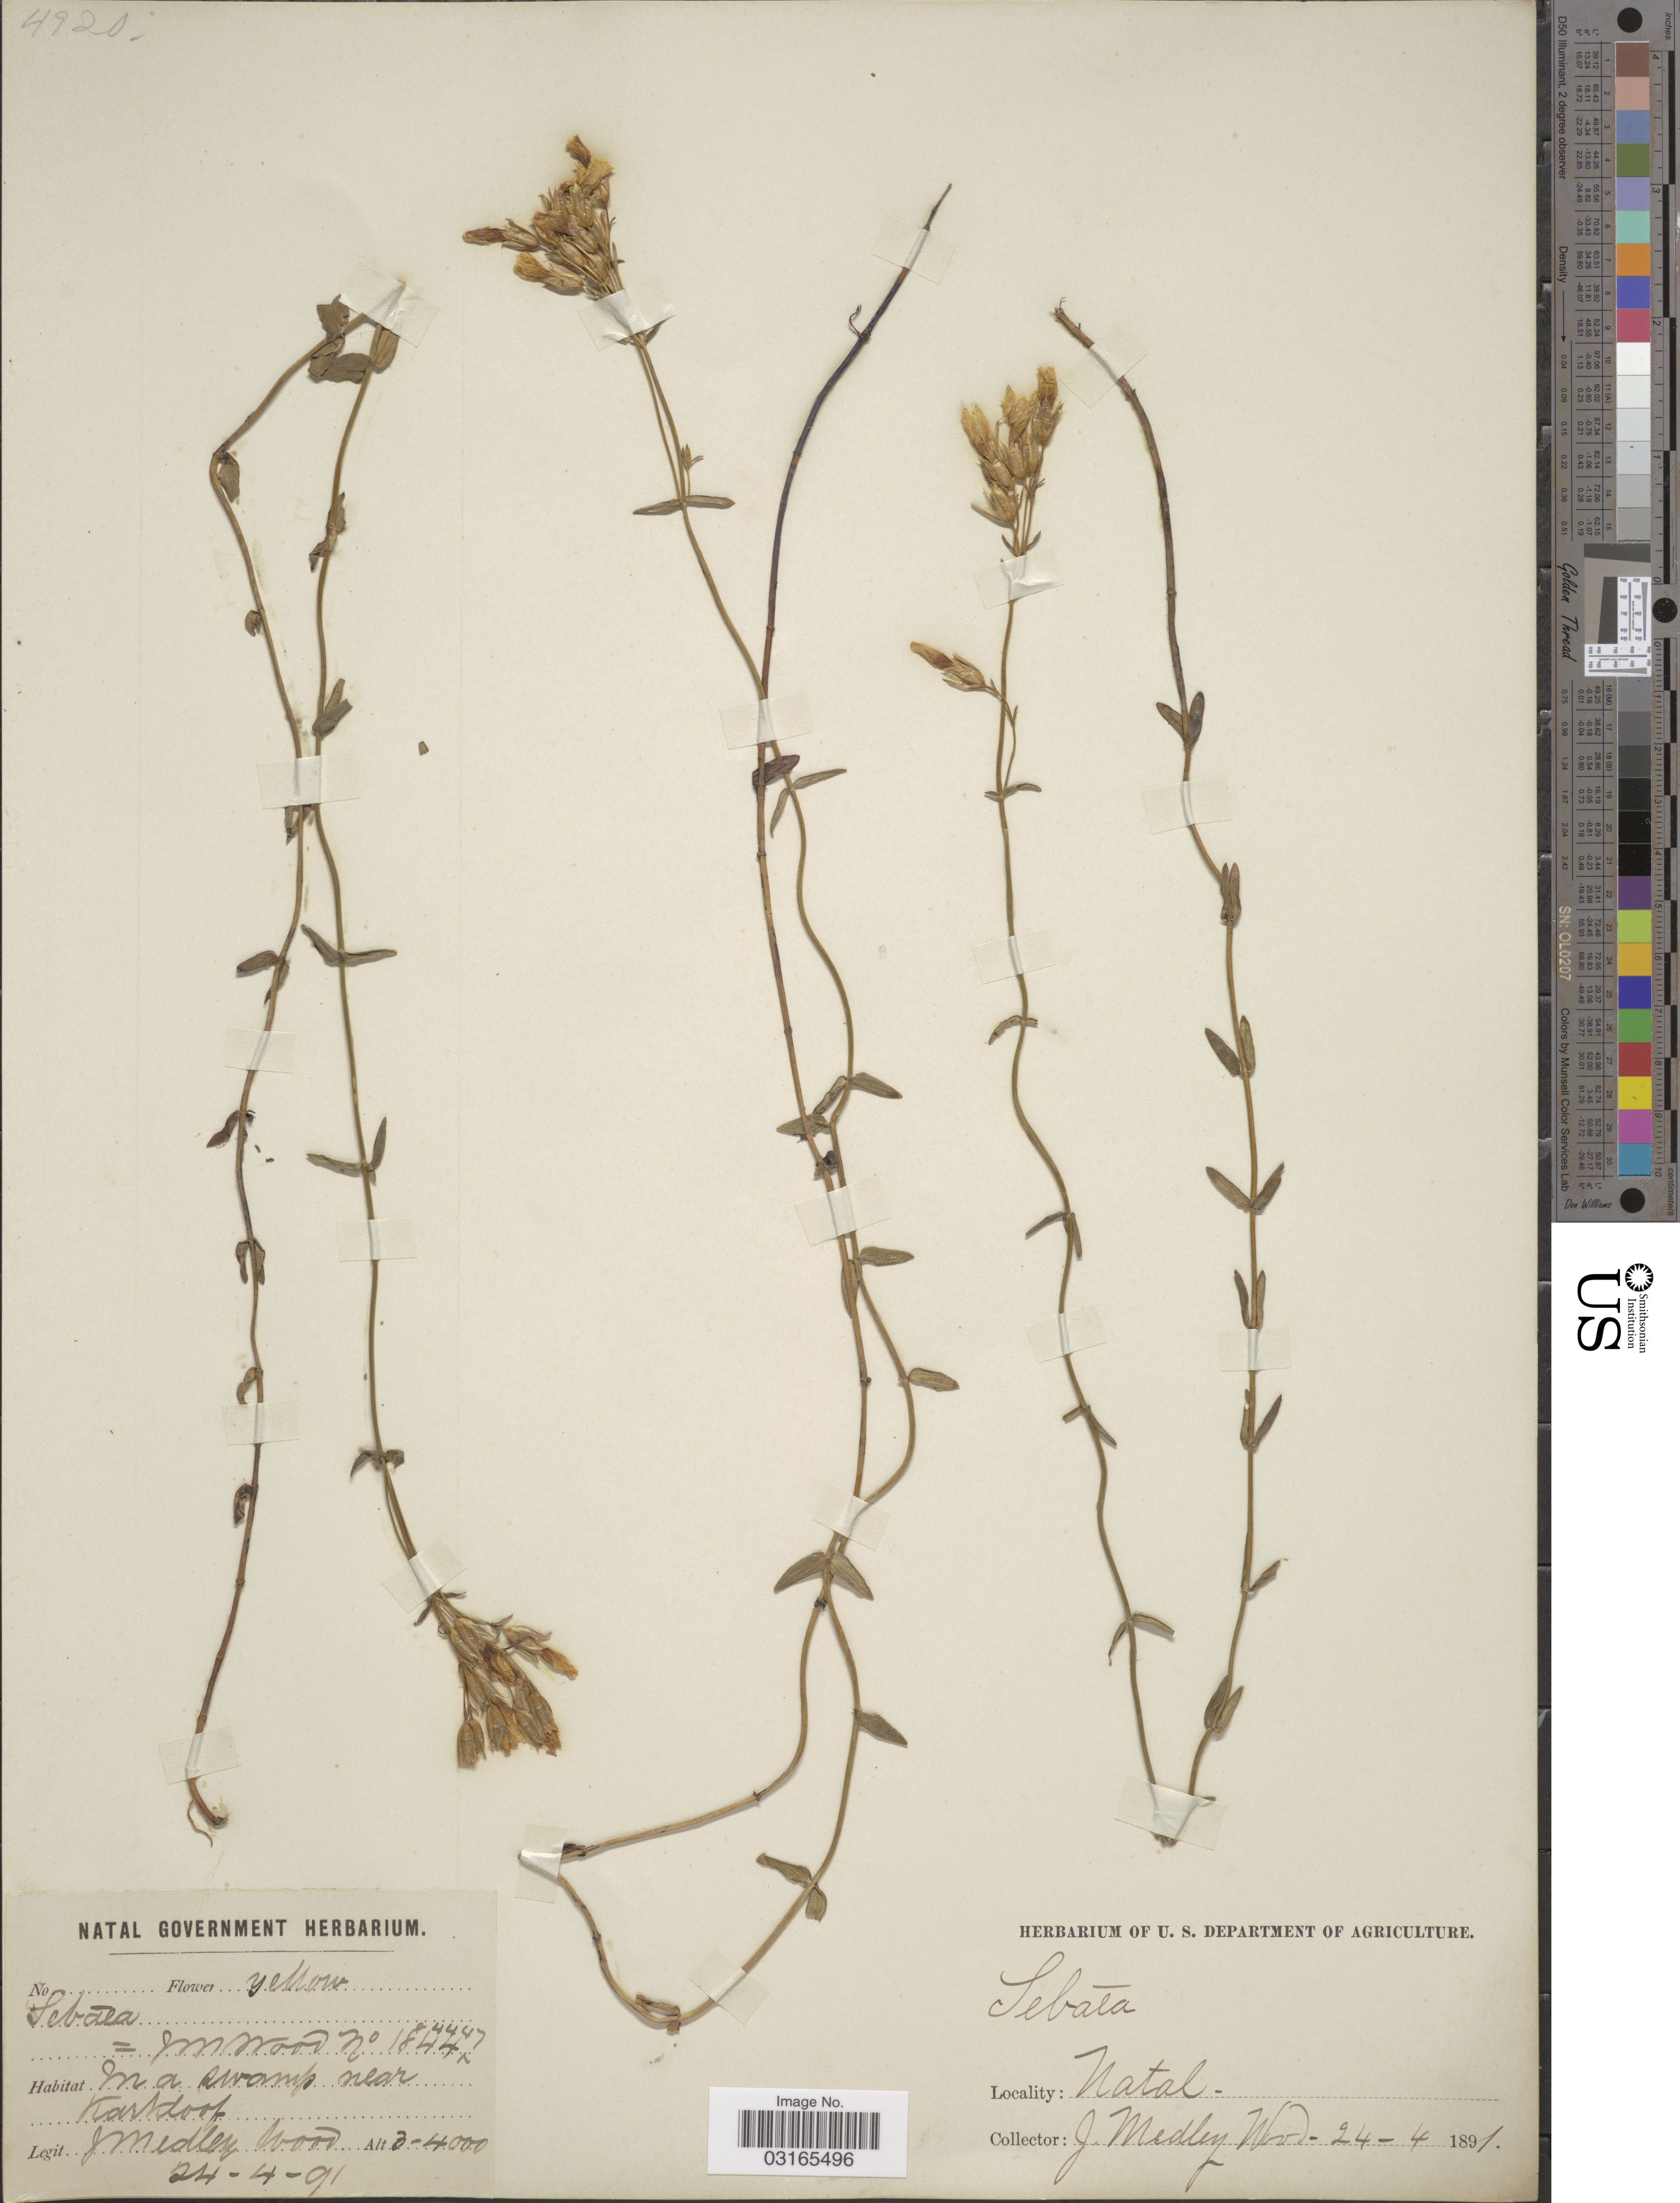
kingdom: Plantae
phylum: Tracheophyta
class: Magnoliopsida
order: Gentianales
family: Gentianaceae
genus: Sebaea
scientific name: Sebaea sp.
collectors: J. M. Wood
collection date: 1891-04-24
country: South Africa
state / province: KwaZulu-Natal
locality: In a swamp near Karkloof.